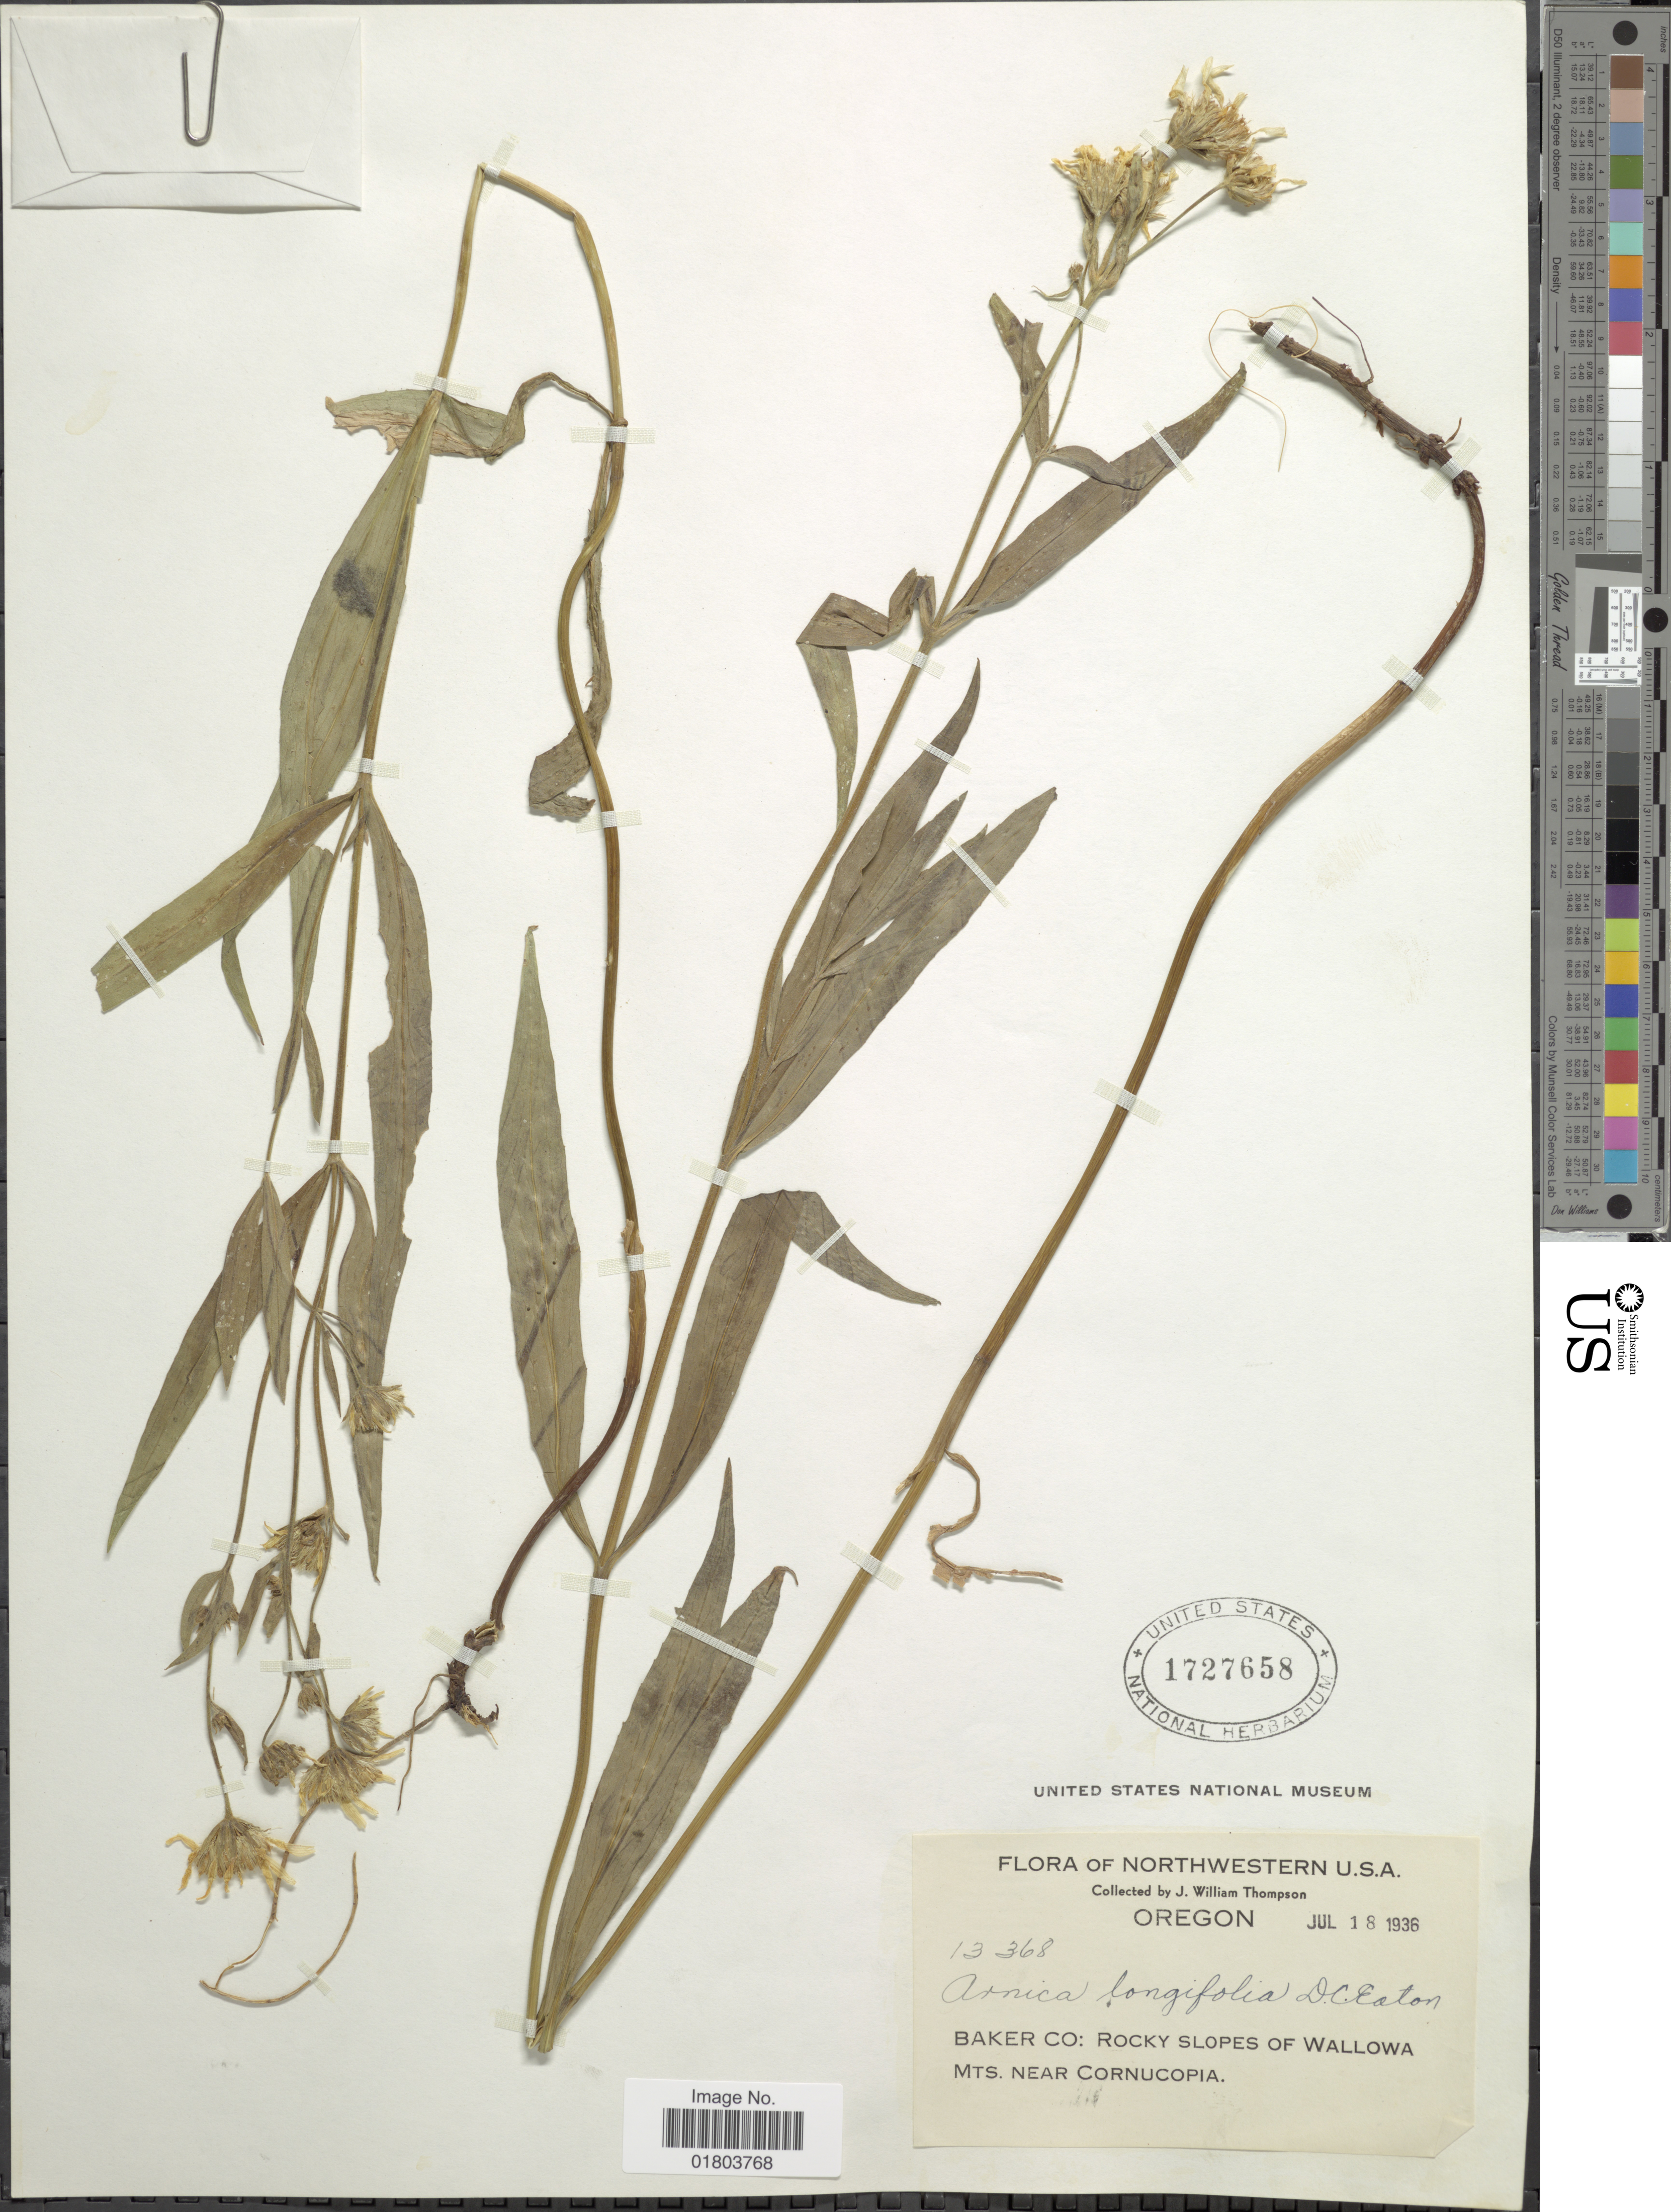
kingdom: Plantae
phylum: Tracheophyta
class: Magnoliopsida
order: Asterales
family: Asteraceae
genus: Arnica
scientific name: Arnica longifolia subsp. genuina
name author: Maguire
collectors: J. W. Thompson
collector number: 13368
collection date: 1936-07-18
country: United States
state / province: Oregon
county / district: Baker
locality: Northwestern U.S.A., Baker Co: Rocky slopes of Wallowa Mts near Cornucopia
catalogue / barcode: US 1727658